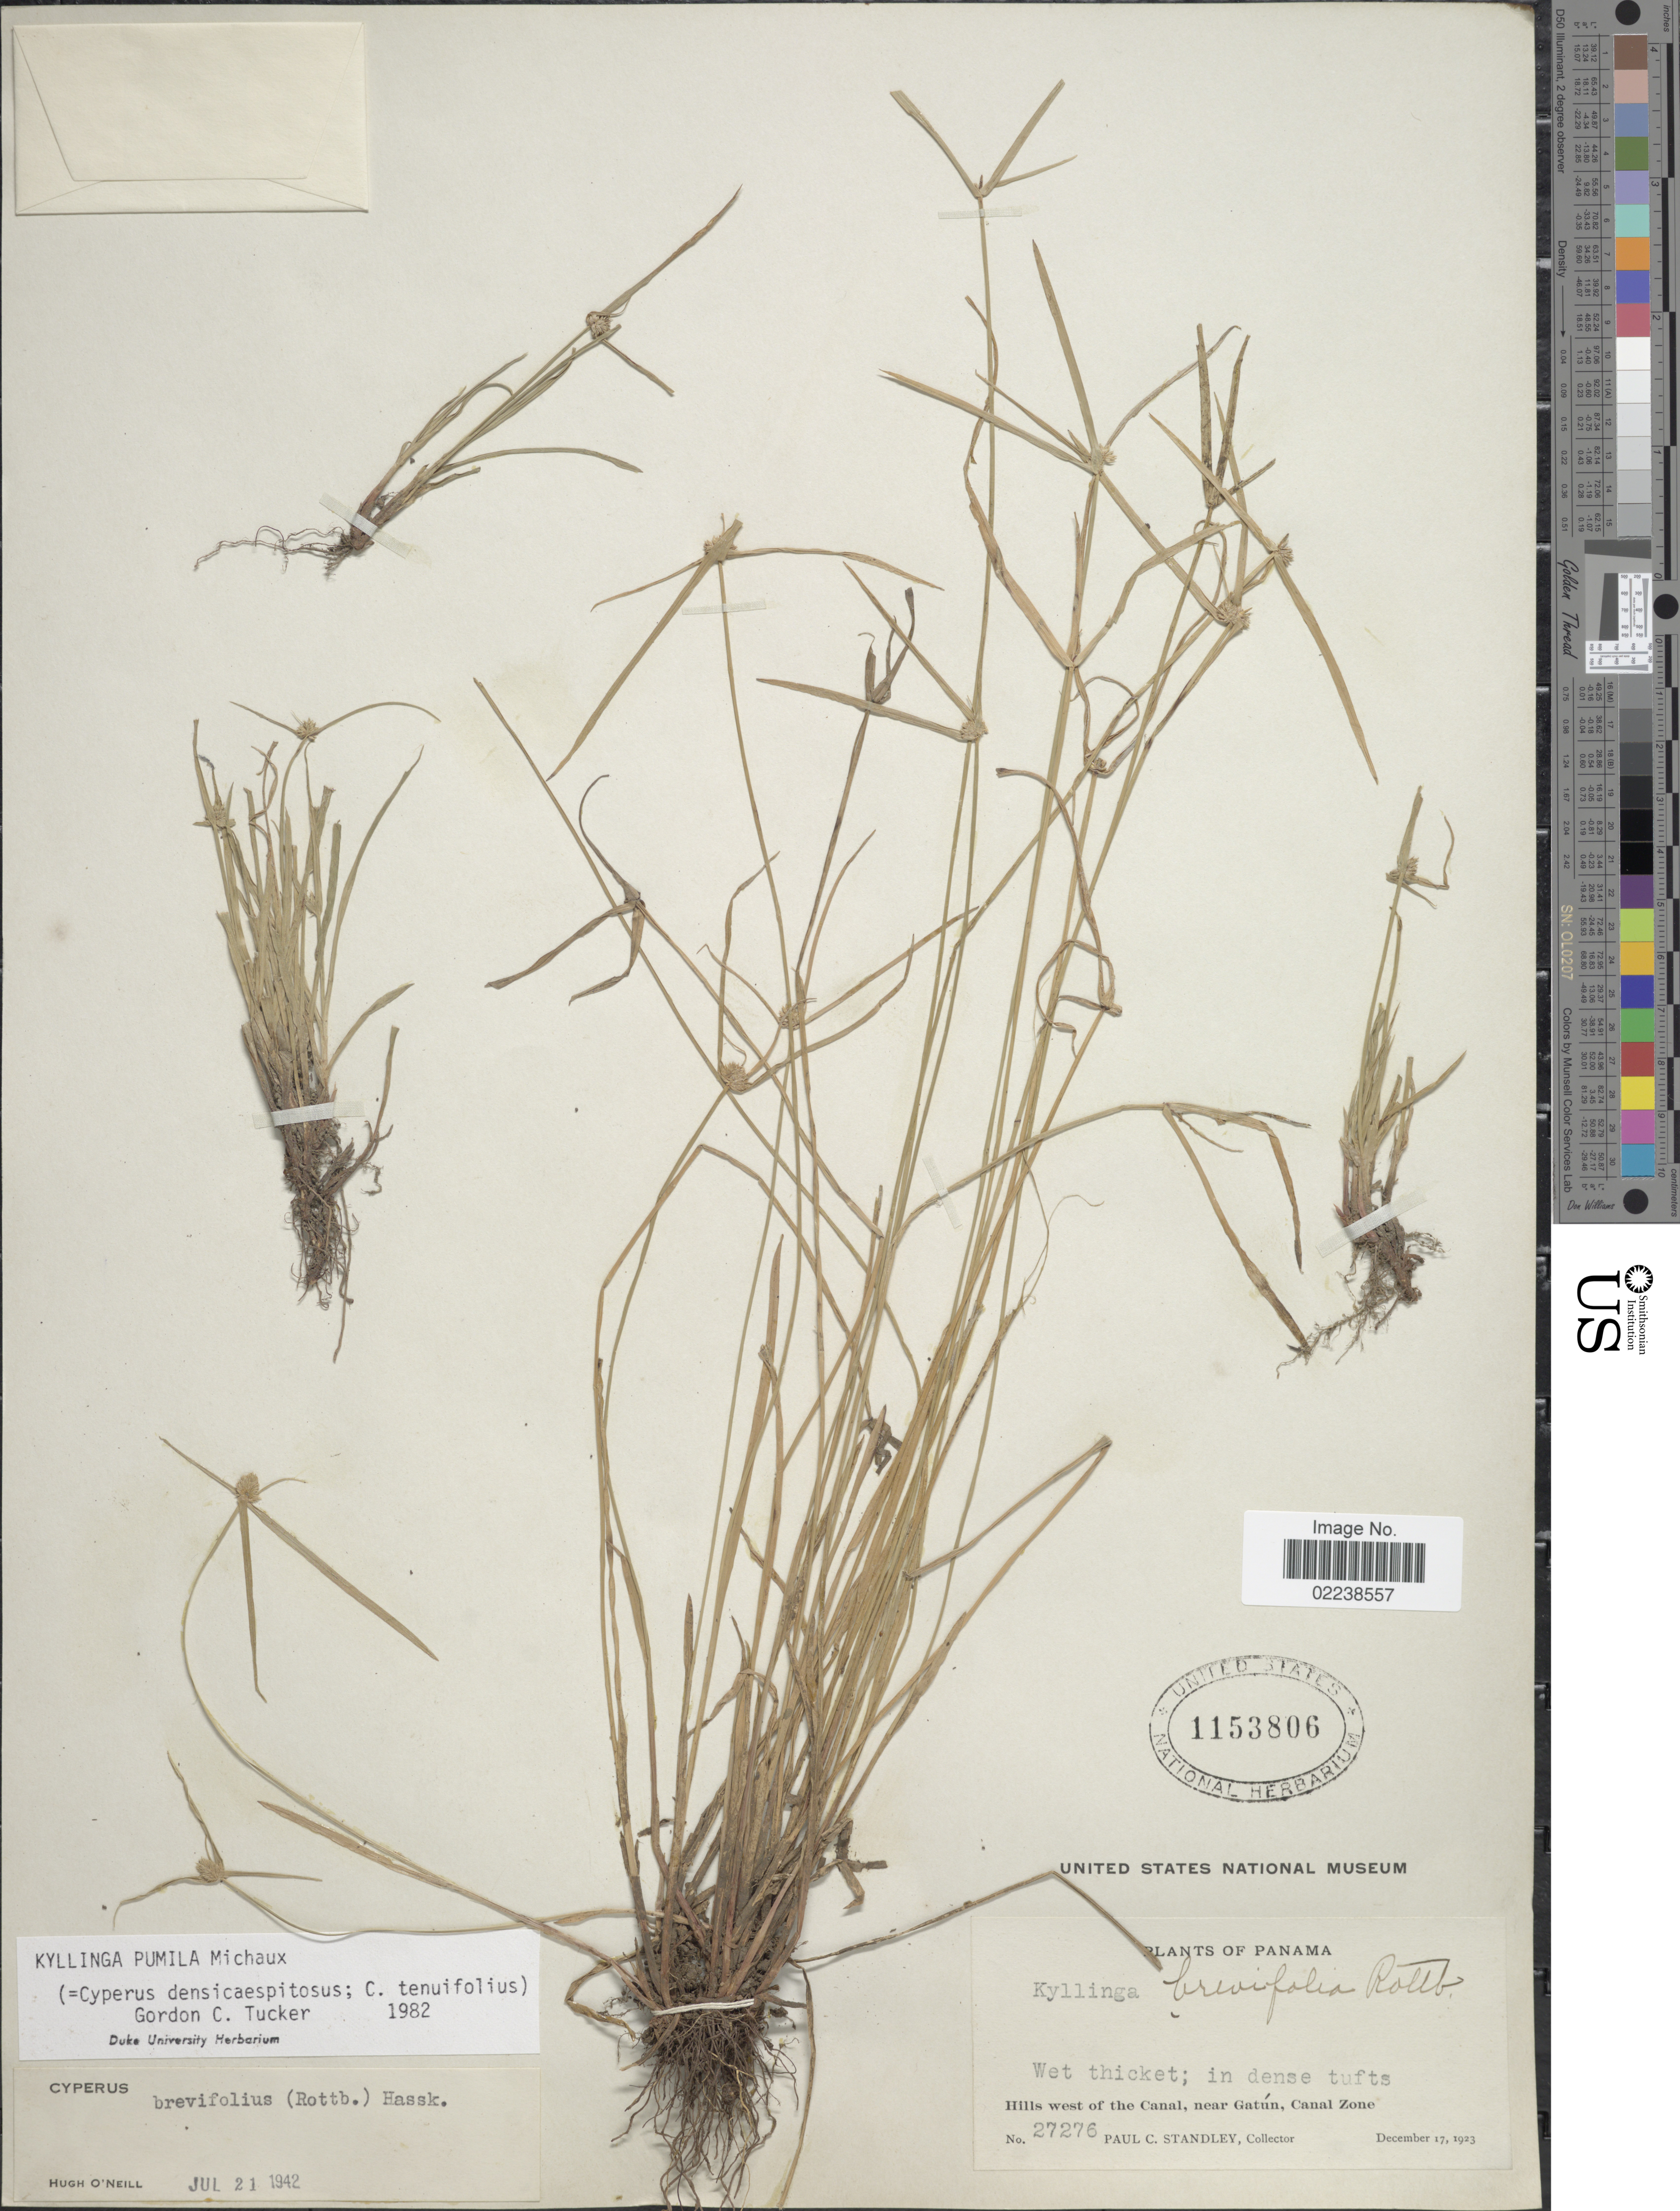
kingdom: Plantae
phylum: Tracheophyta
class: Liliopsida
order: Poales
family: Cyperaceae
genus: Cyperus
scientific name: Cyperus hortensis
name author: (Salzm. ex Steud.) Dorr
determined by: Strong, Mark T., (BOT), Smithsonian Institution - National Museum of Natural History (UNITED STATES)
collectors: P. C. Standley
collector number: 27276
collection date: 1923-12-17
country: Panama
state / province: Colón / Panamá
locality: Hills west of the Canal, near Gatun, Canal Zone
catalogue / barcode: US 1153806